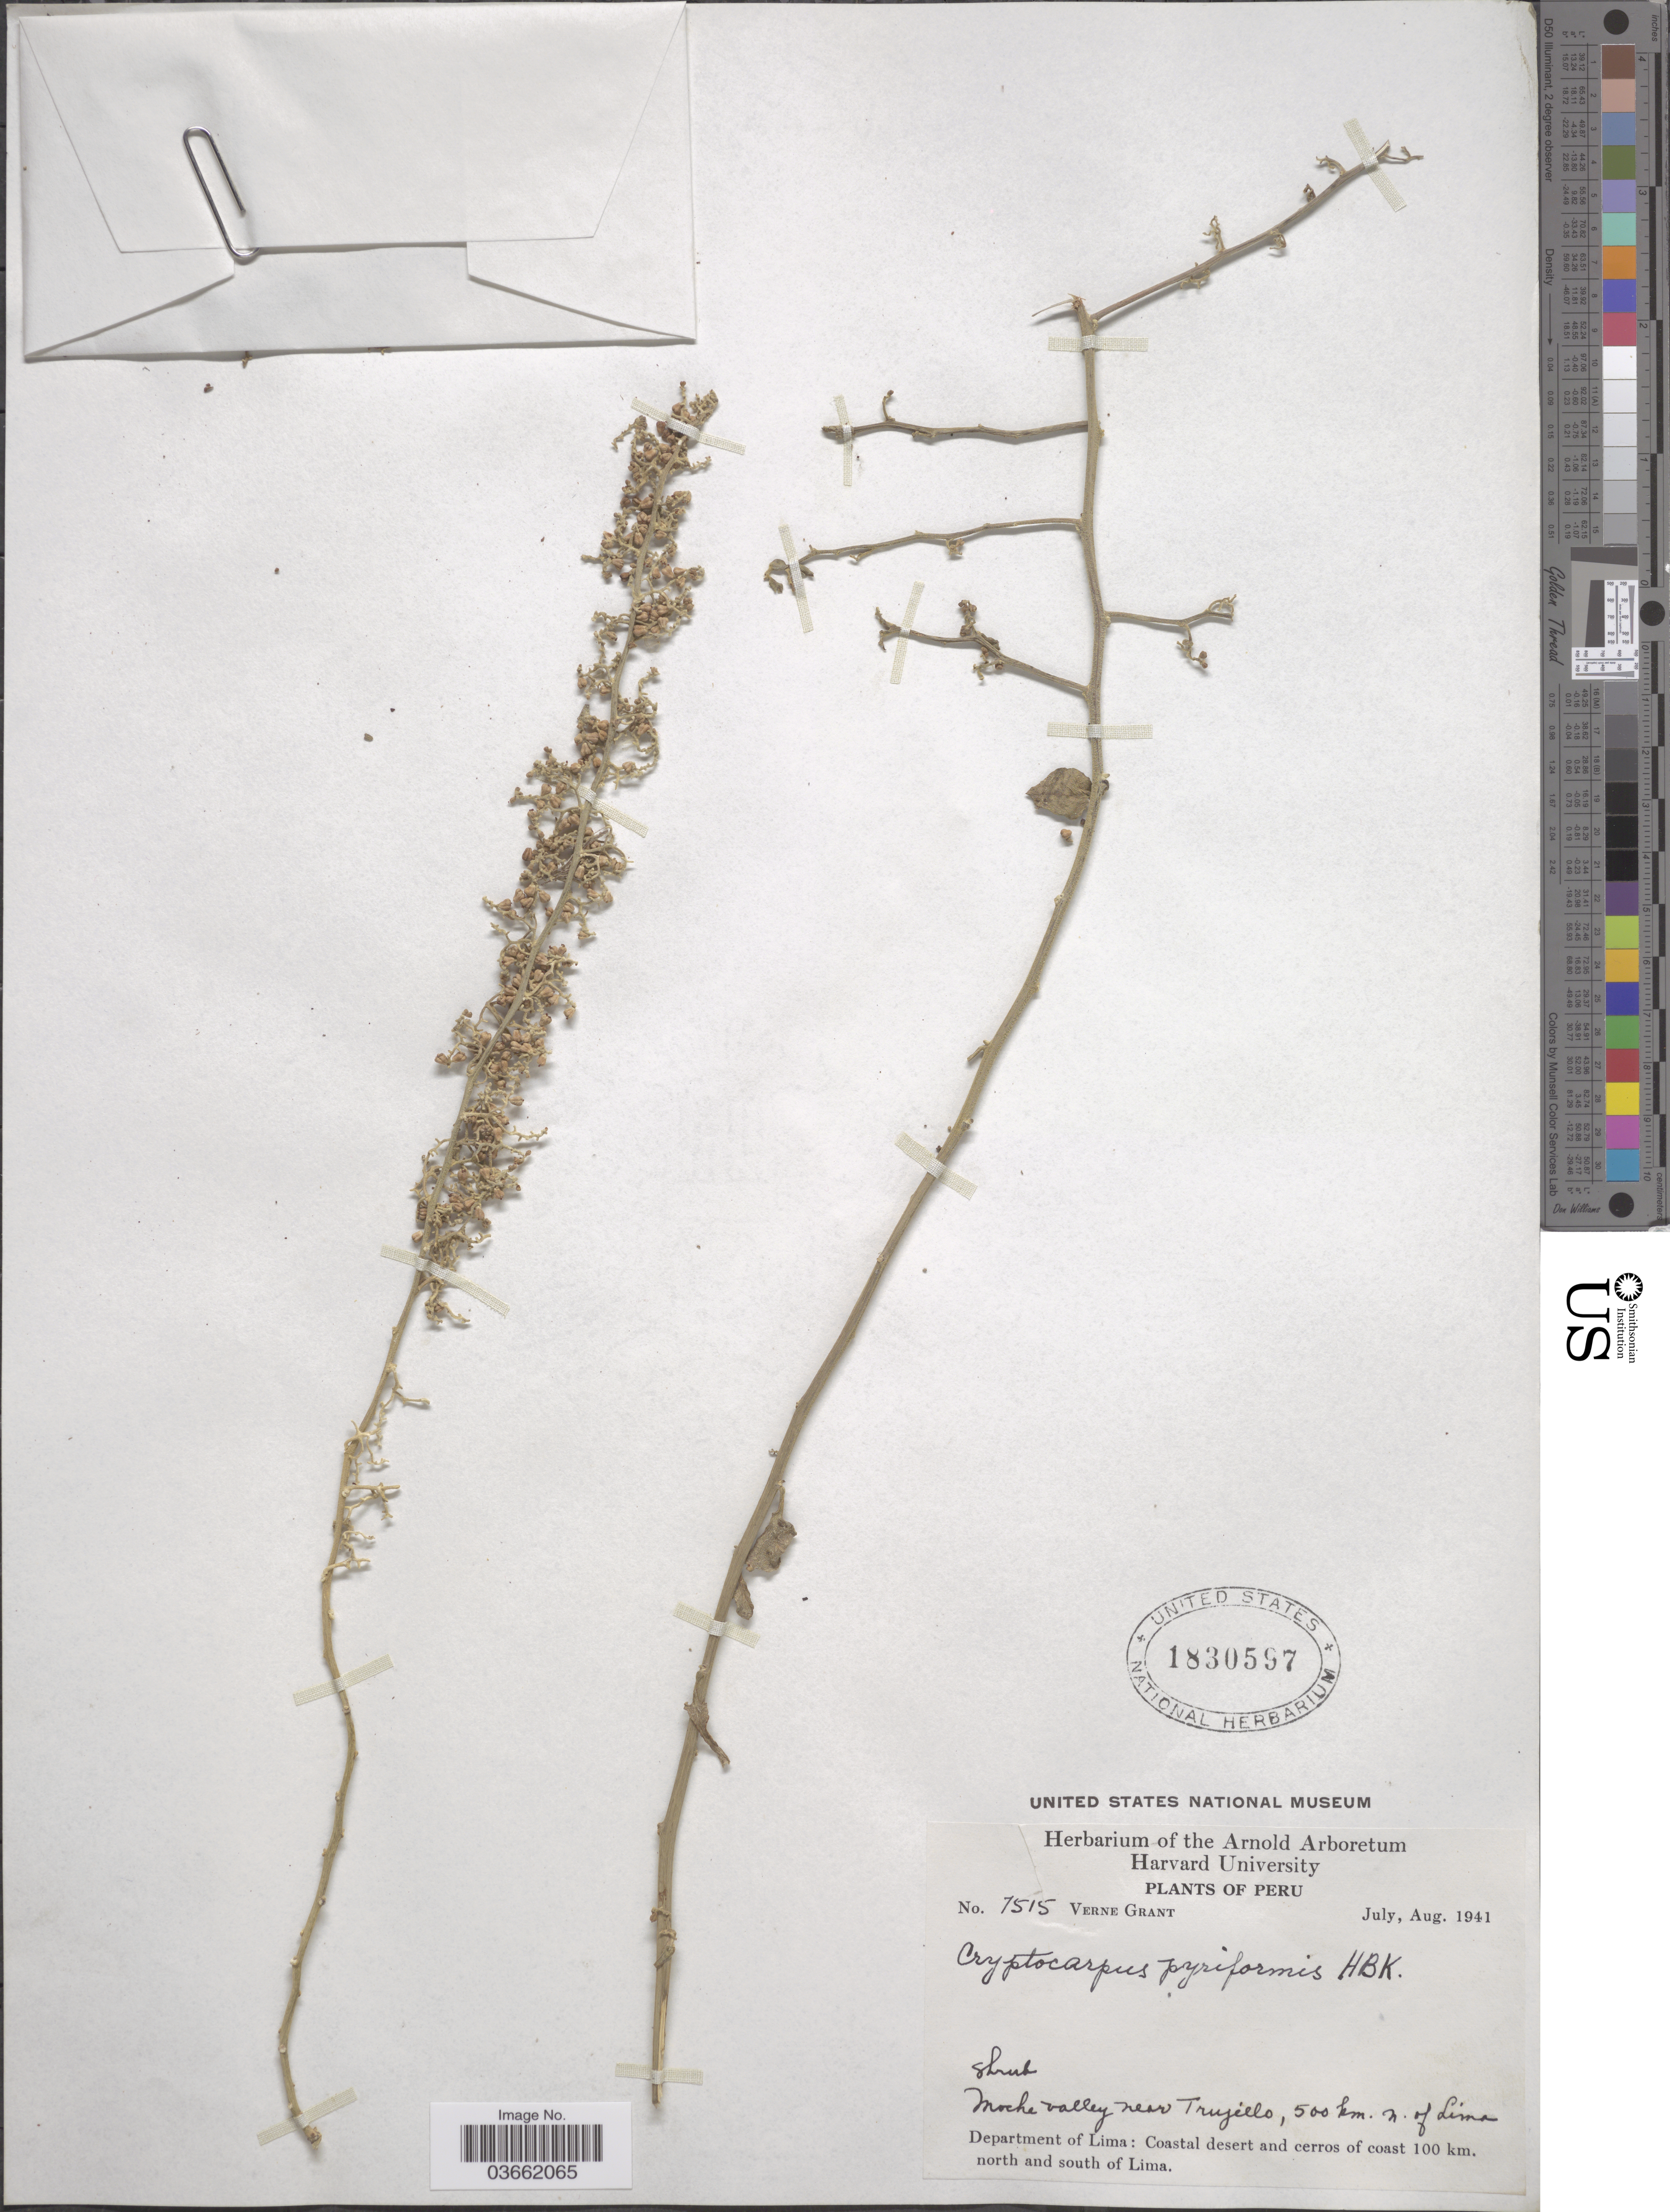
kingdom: Plantae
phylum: Tracheophyta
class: Magnoliopsida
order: Caryophyllales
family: Nyctaginaceae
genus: Cryptocarpus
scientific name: Cryptocarpus pyriformis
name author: Kunth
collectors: V. Grant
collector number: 7515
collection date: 1941-07/1941-08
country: Peru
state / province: Lima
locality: Moche valley near Trujillo, 500 km. N. of Lima. Department of Lima: Coastal desert and cerros of coast 100 km. north and south of Lima.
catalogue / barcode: US 1830597